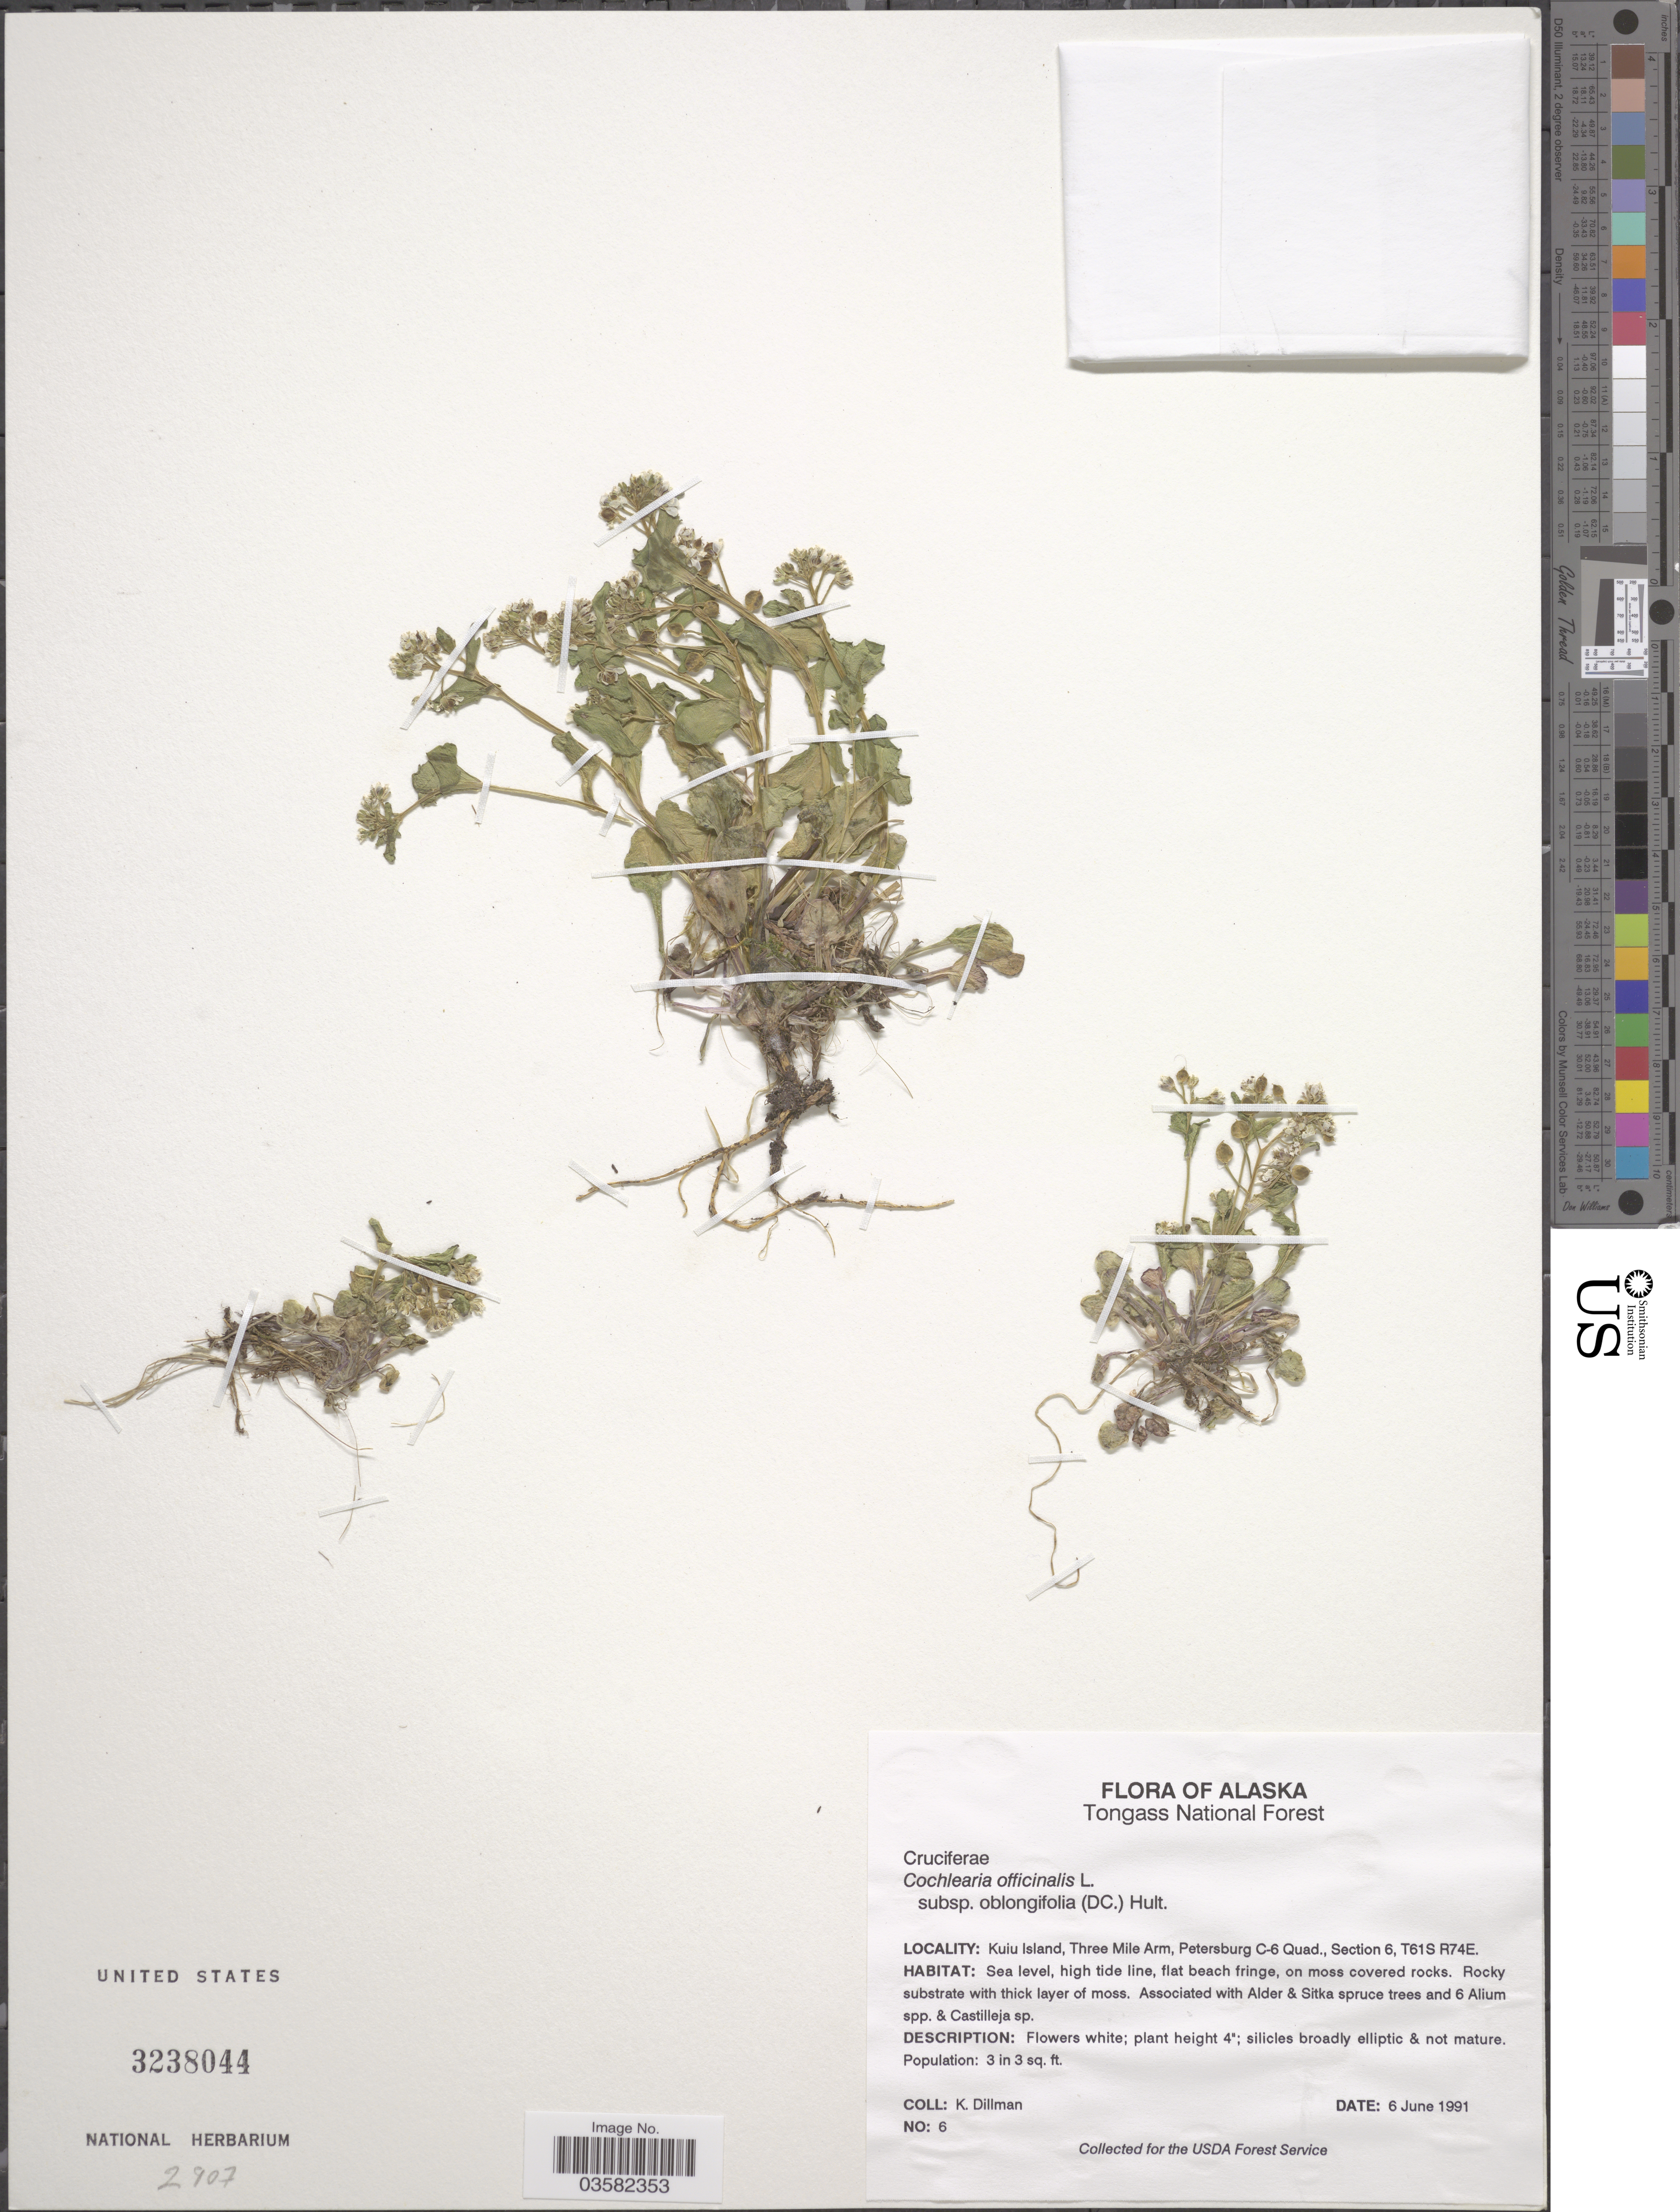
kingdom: Plantae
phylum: Tracheophyta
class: Magnoliopsida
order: Brassicales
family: Brassicaceae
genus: Cochlearia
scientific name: Cochlearia oblongifolia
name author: DC.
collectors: K. Dillman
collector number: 6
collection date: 1991-06-06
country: United States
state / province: Alaska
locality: Tongass National Forest. Kuiu Island, Three Mile Arm, Petersburg C-6 Quad., Section 6, T61S R74E.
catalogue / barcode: US 3238044